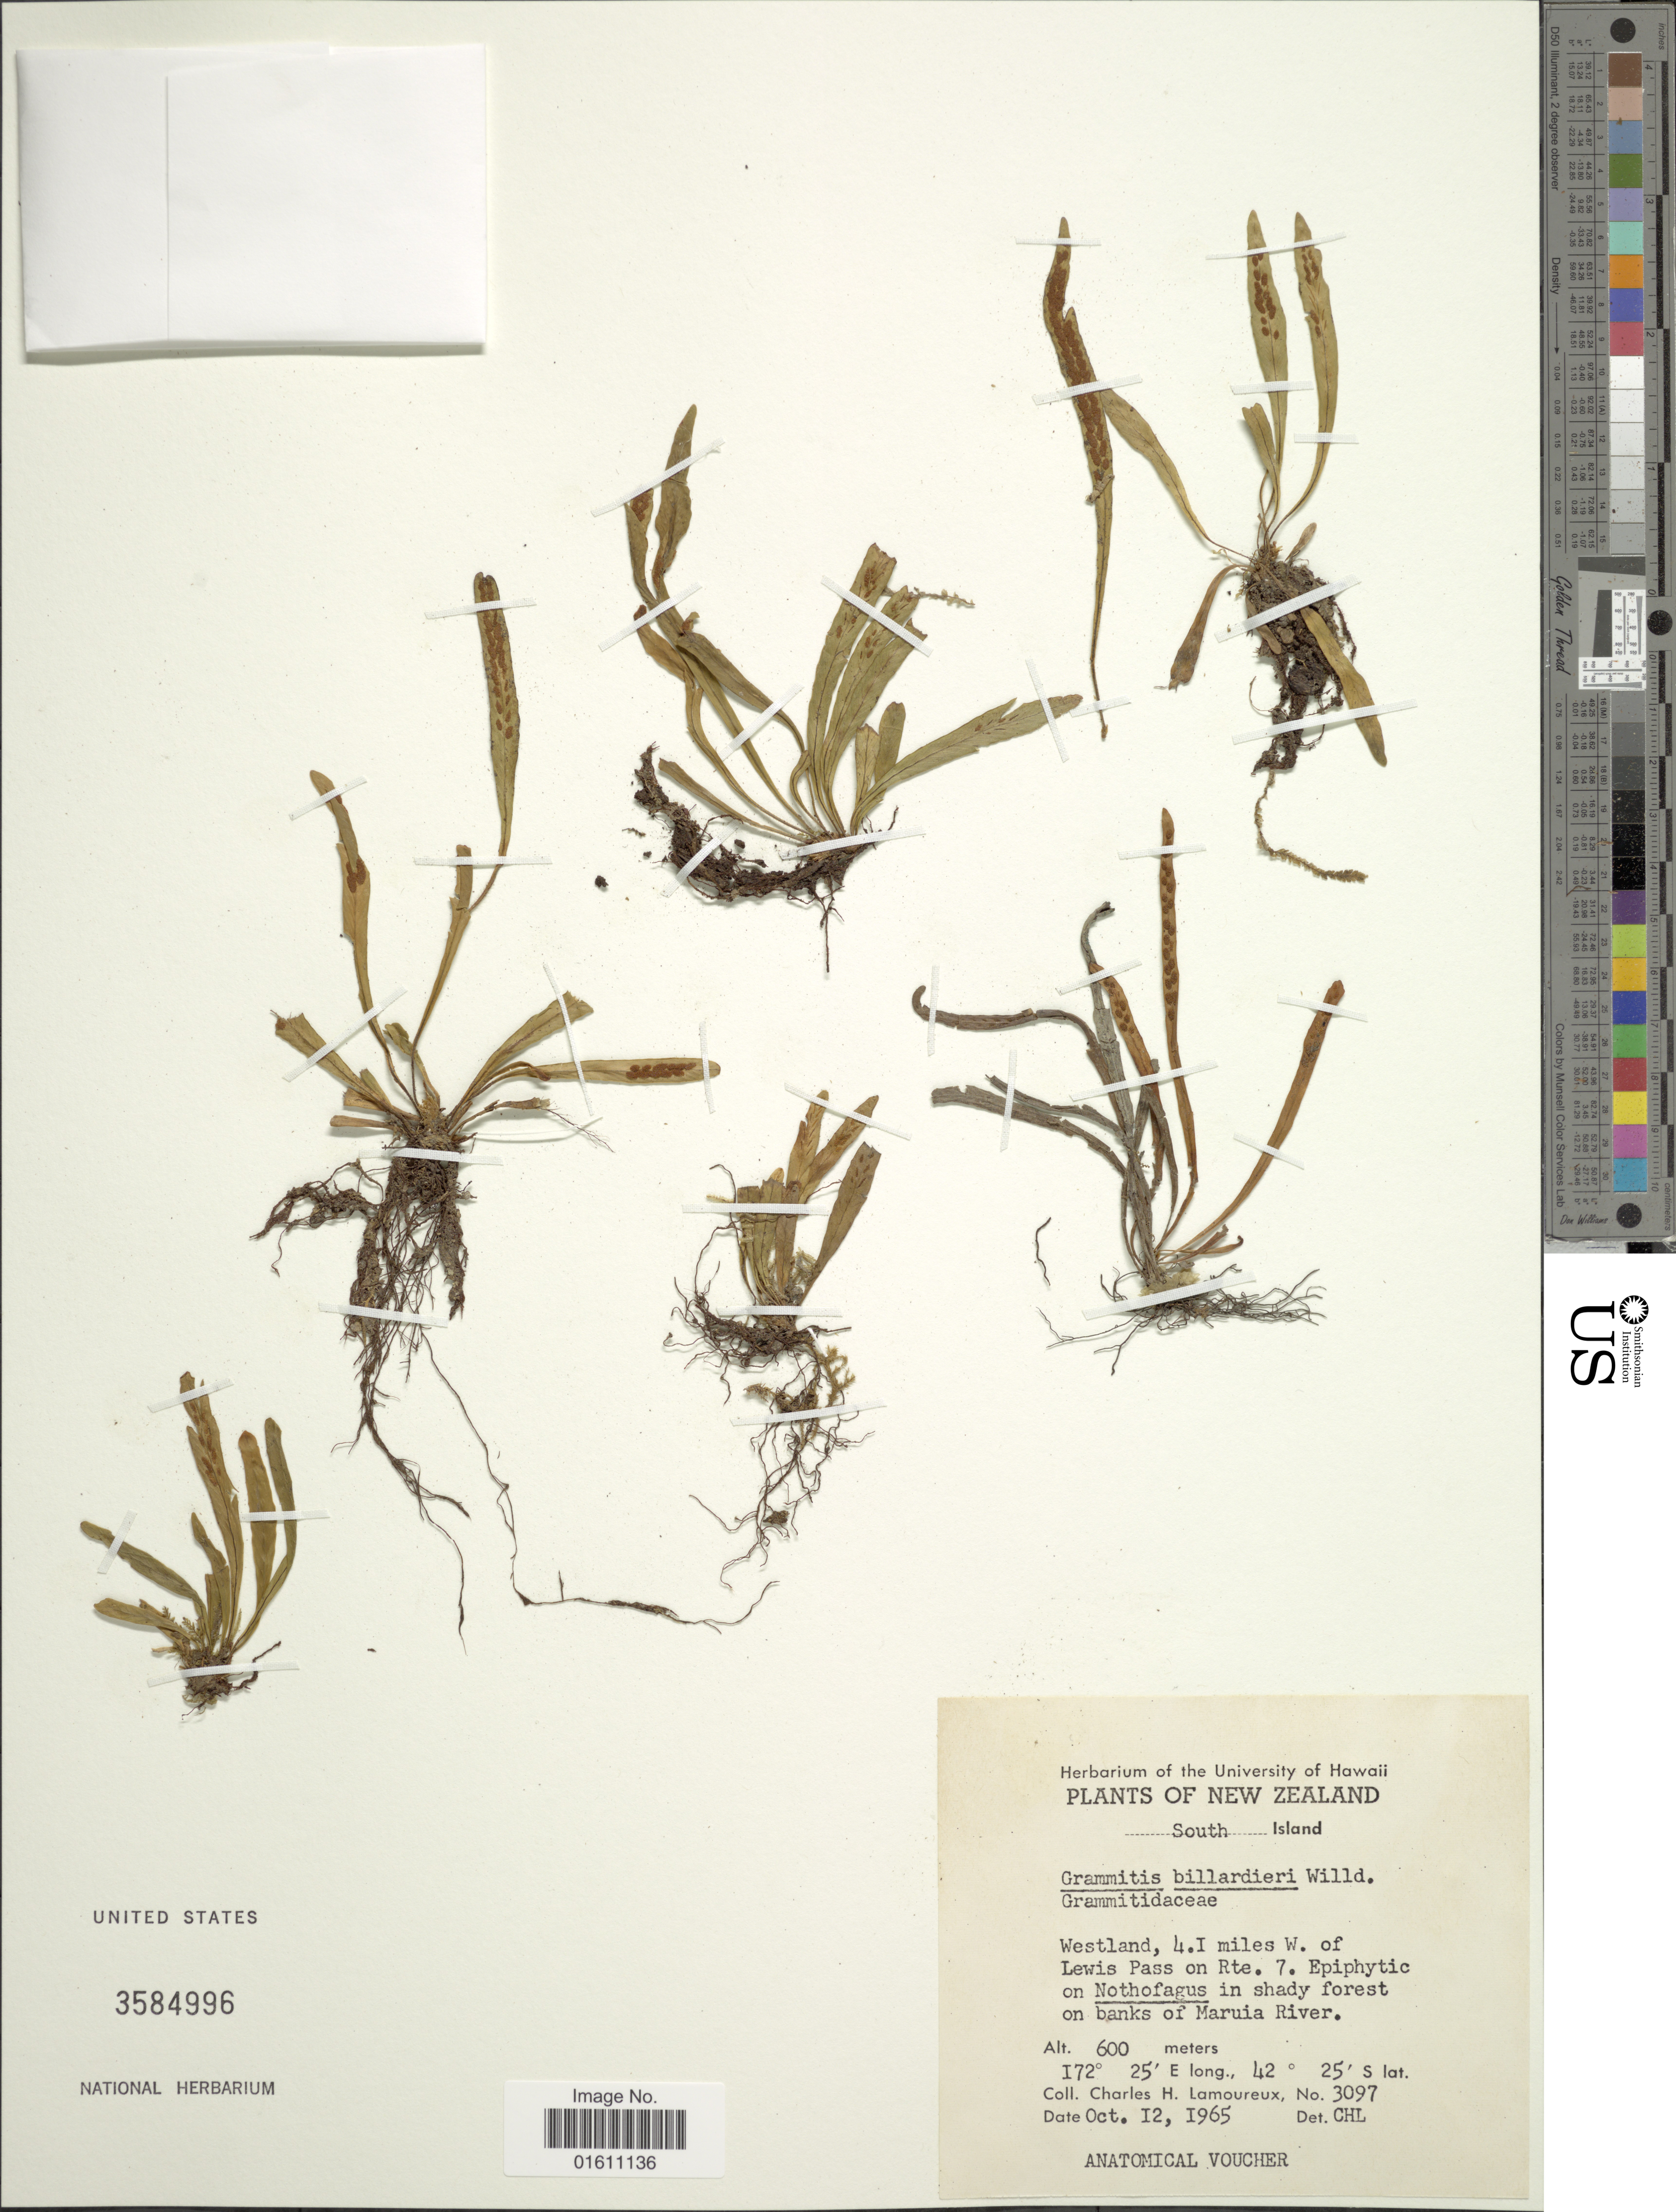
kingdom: Plantae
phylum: Tracheophyta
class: Polypodiopsida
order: Polypodiales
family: Polypodiaceae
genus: Notogrammitis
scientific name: Notogrammitis billardierei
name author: (Willd.) Parris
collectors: C. H. Lamoureux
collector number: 3097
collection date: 1965-10-12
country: New Zealand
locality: New Zealand, South Island, Westland, 4.1 miles W. of Lewis Pass on Rte. 7.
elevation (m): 600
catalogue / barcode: US 3584996